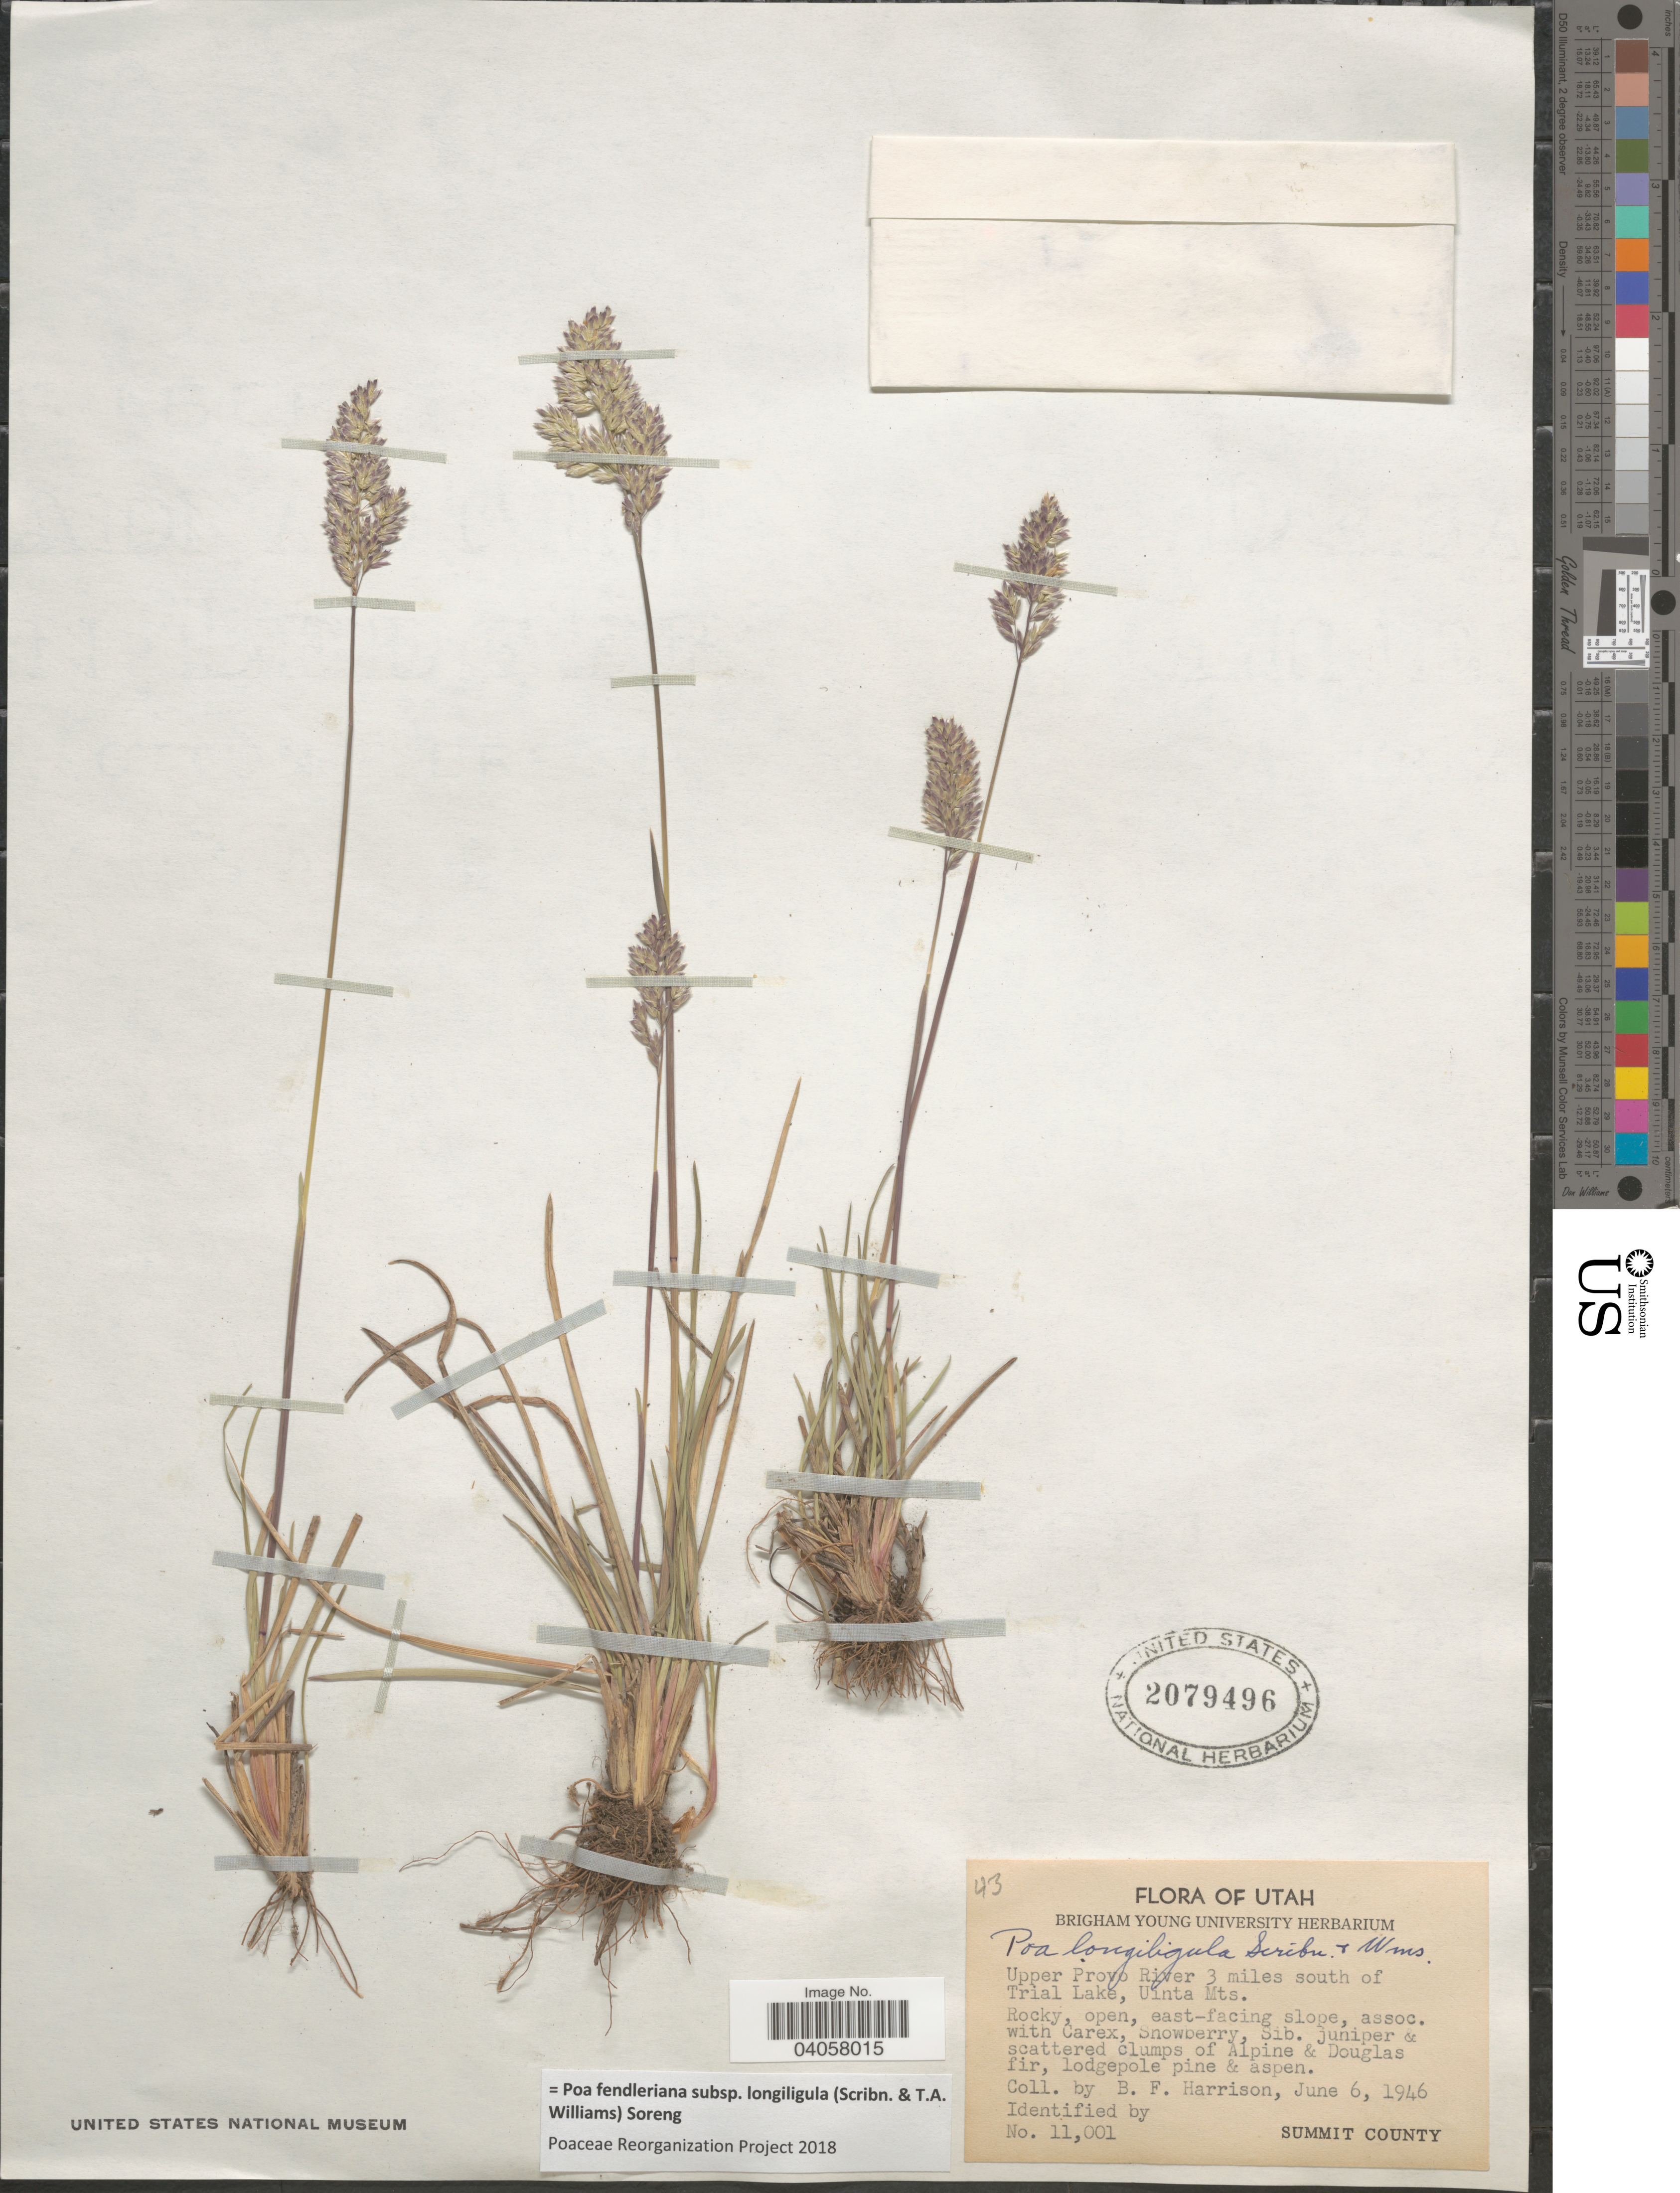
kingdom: Plantae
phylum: Tracheophyta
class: Liliopsida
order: Poales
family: Poaceae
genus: Poa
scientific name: Poa fendleriana subsp. longiligula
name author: (Scribn. & T.A. Williams) Soreng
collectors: B. F. Harrison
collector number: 11001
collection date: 1946-06-06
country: United States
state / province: Utah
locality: Upper Provo River 3 miles south of Trial Lake, Uinta Mts. East-facing slope. Summit County.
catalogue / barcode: US 2079496